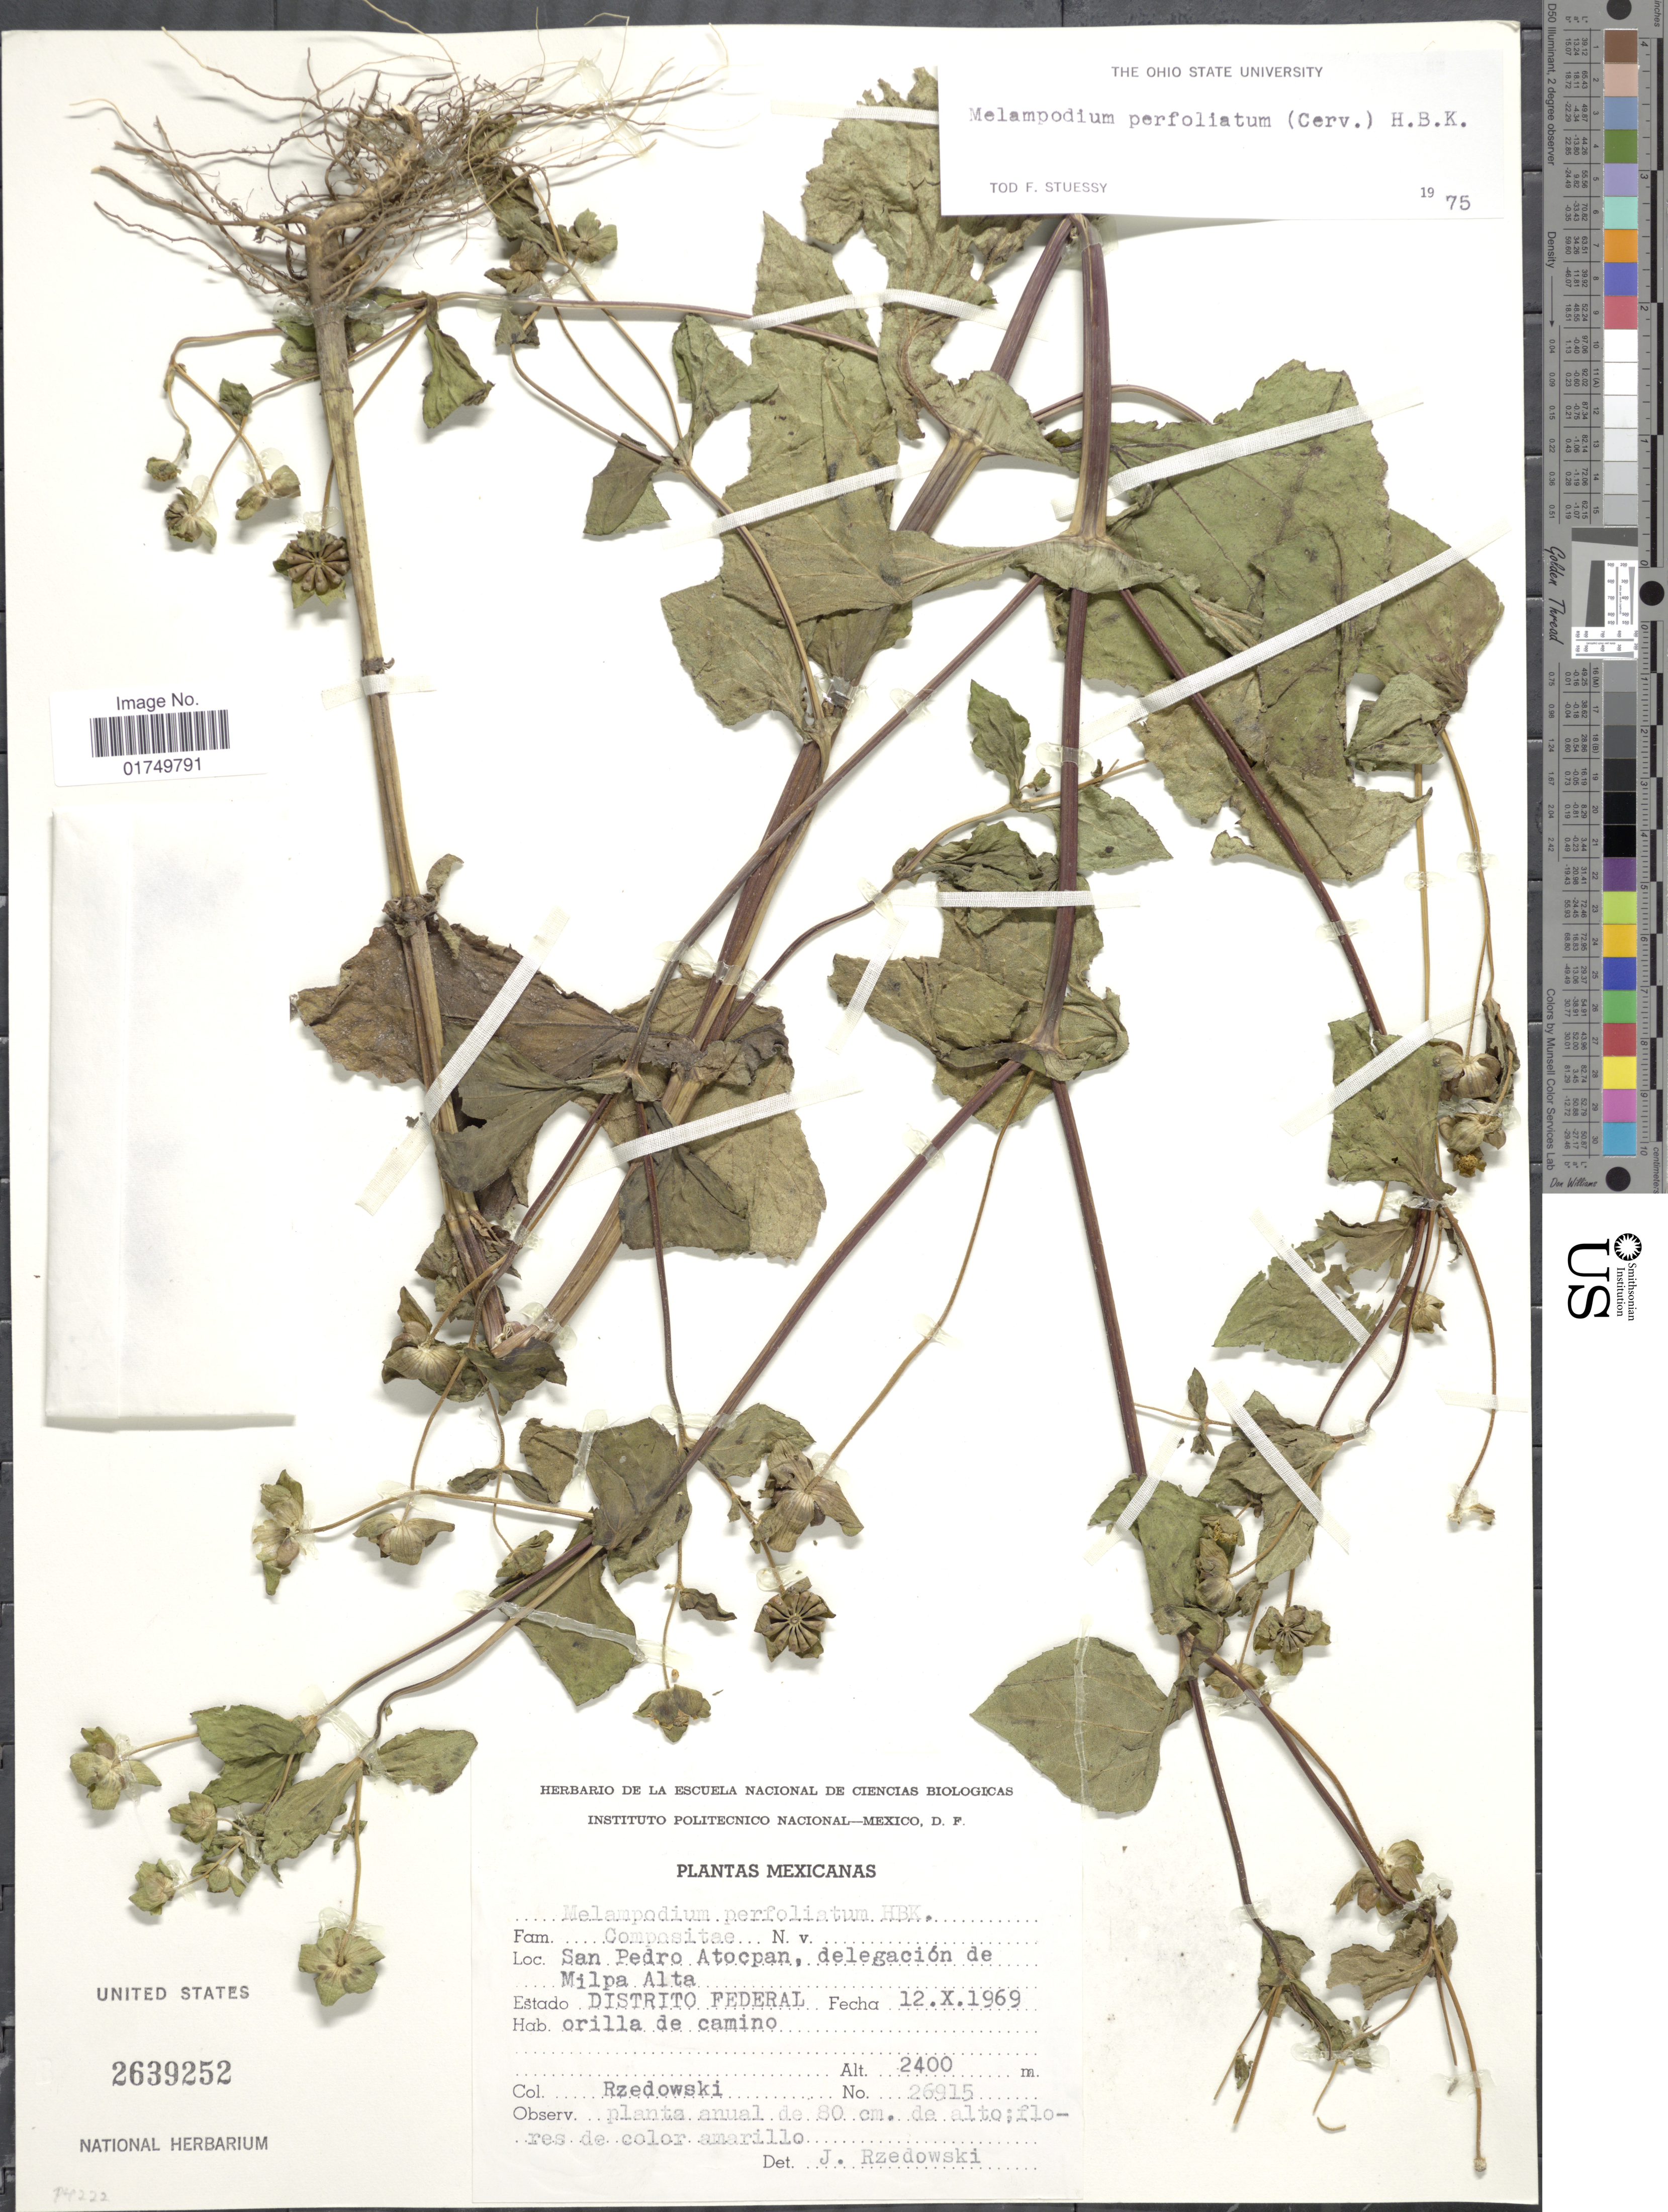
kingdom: Plantae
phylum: Tracheophyta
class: Magnoliopsida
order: Asterales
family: Asteraceae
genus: Melampodium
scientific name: Melampodium perfoliatum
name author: (Cav.) Kunth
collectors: Rzedowski, --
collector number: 26915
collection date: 1969-10-12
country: Mexico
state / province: Distrito Federal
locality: San Pedro Atocpan, delegación de Milpa Alta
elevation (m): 2400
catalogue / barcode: US 2639252